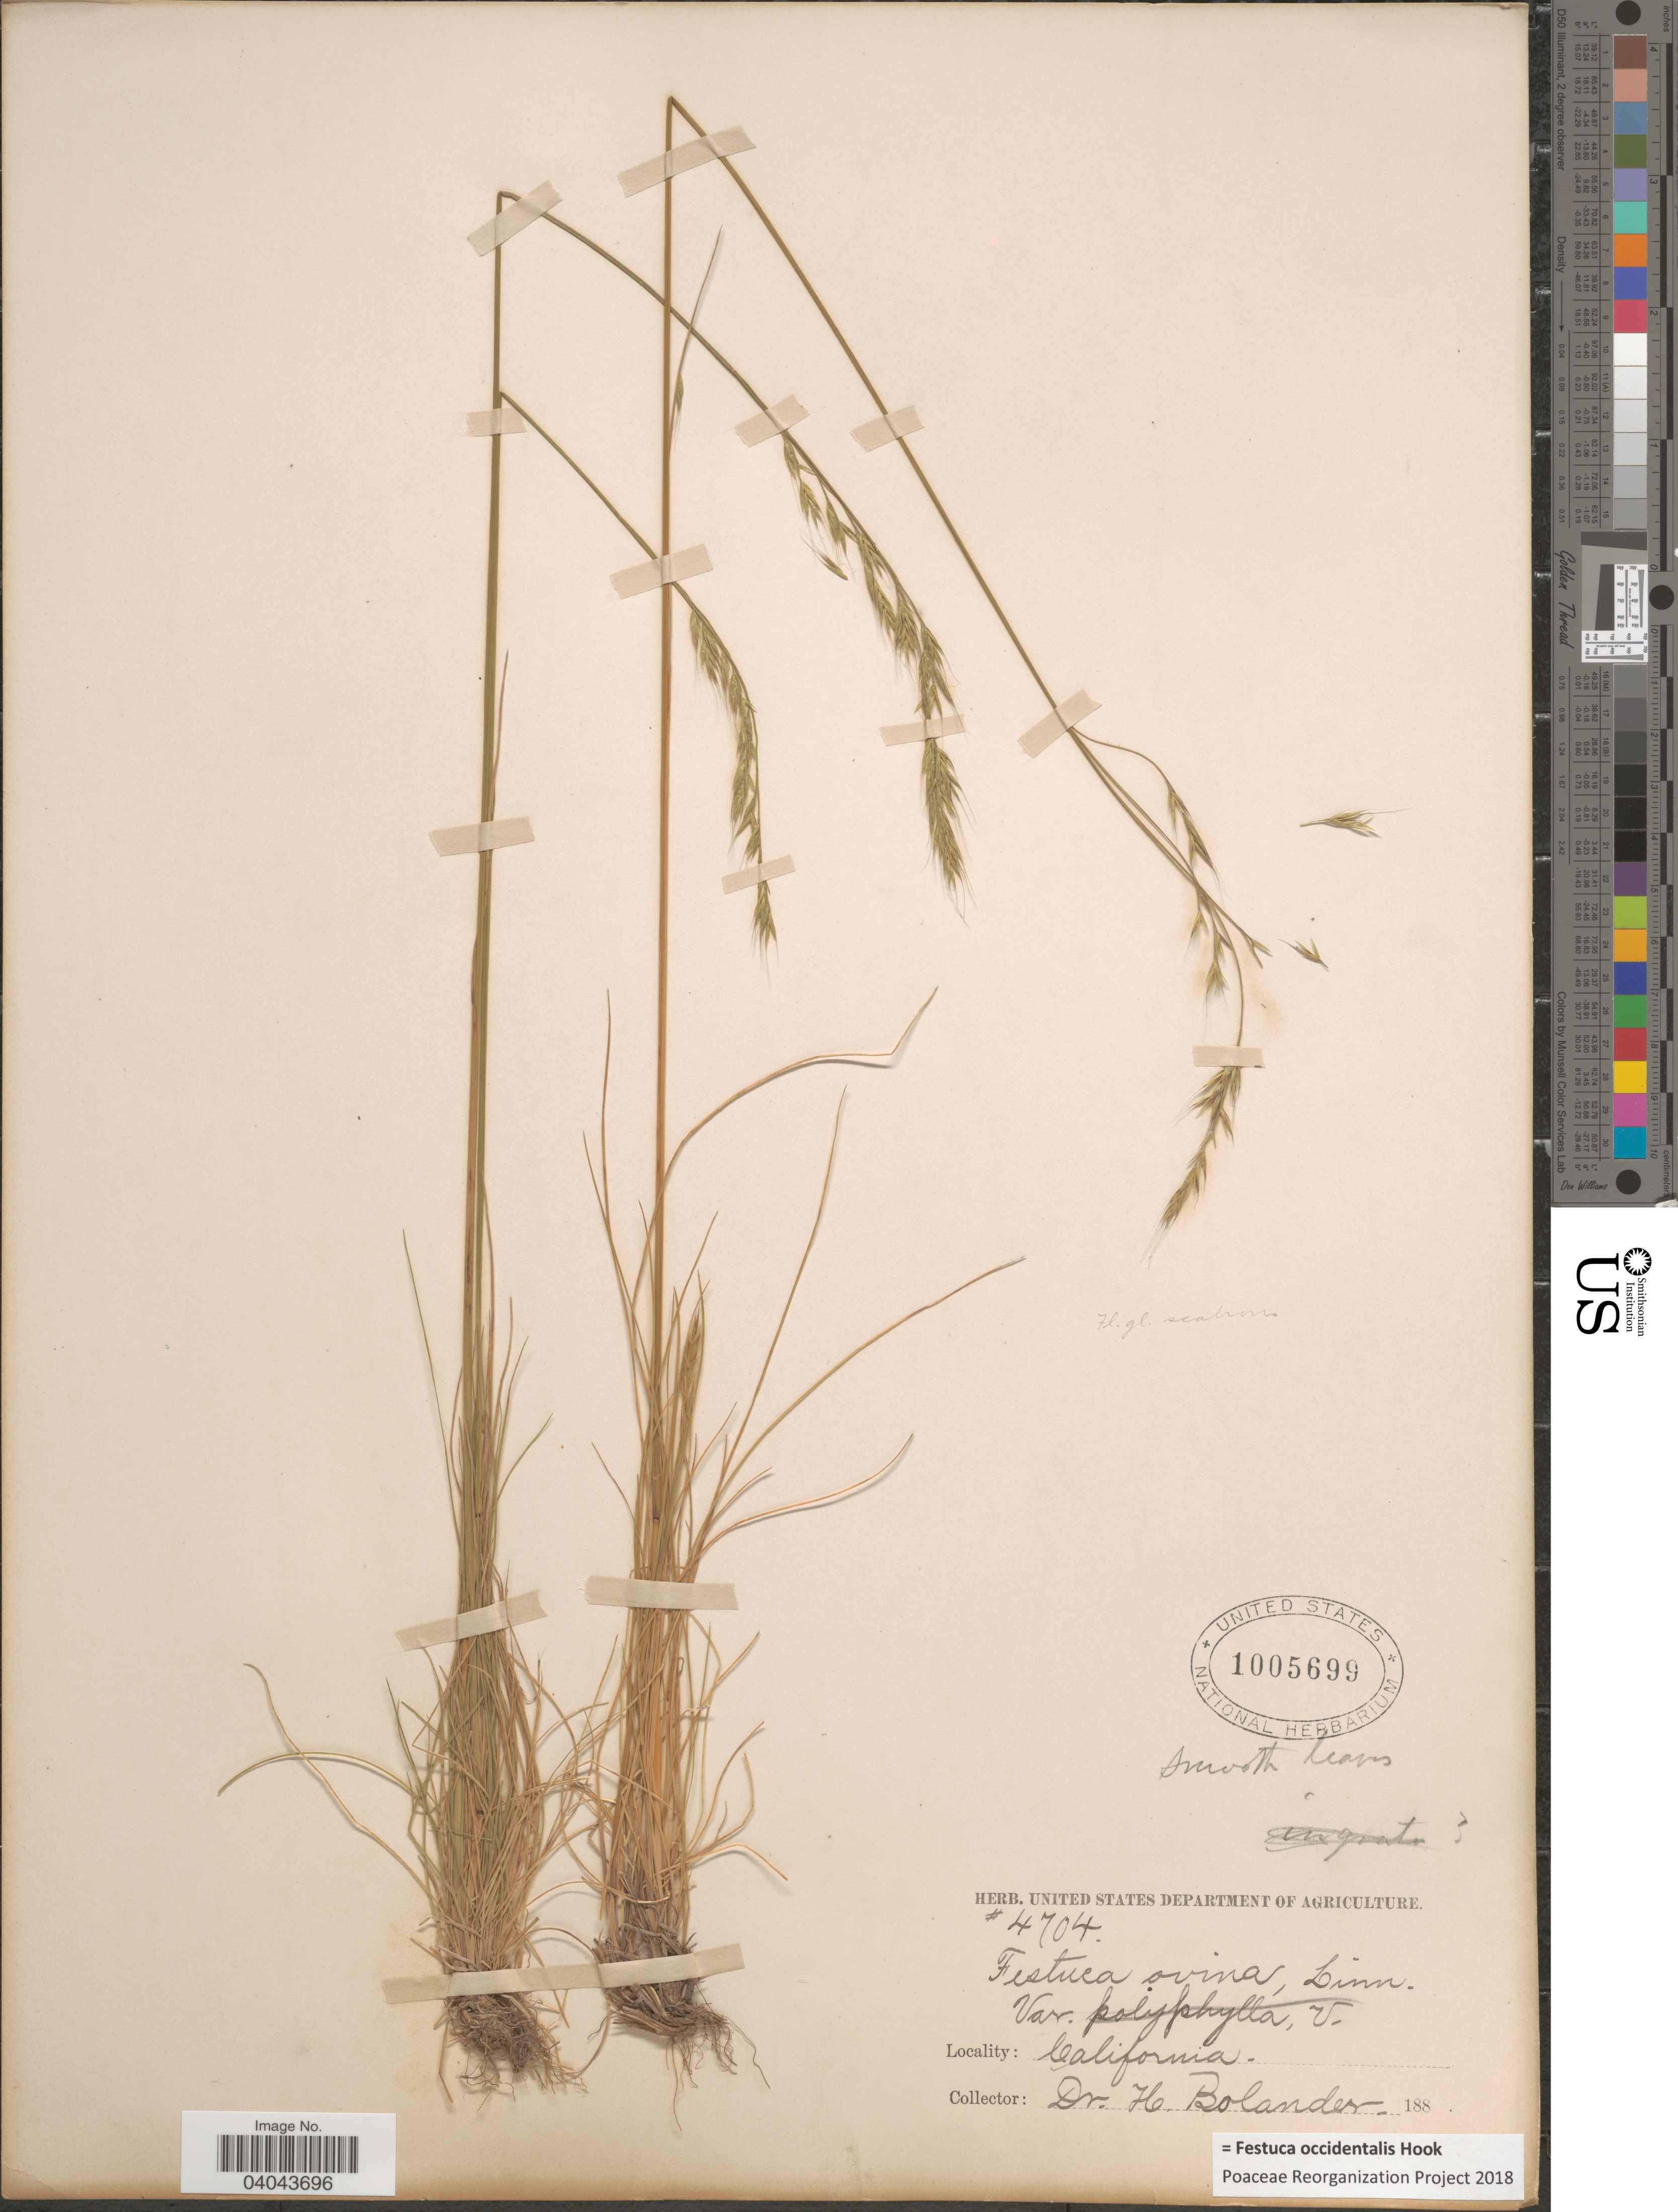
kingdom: Plantae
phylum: Tracheophyta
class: Liliopsida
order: Poales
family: Poaceae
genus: Festuca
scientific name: Festuca occidentalis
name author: Hook.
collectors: H. Bolander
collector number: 4704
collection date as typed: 188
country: United States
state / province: California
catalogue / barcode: US 1005699